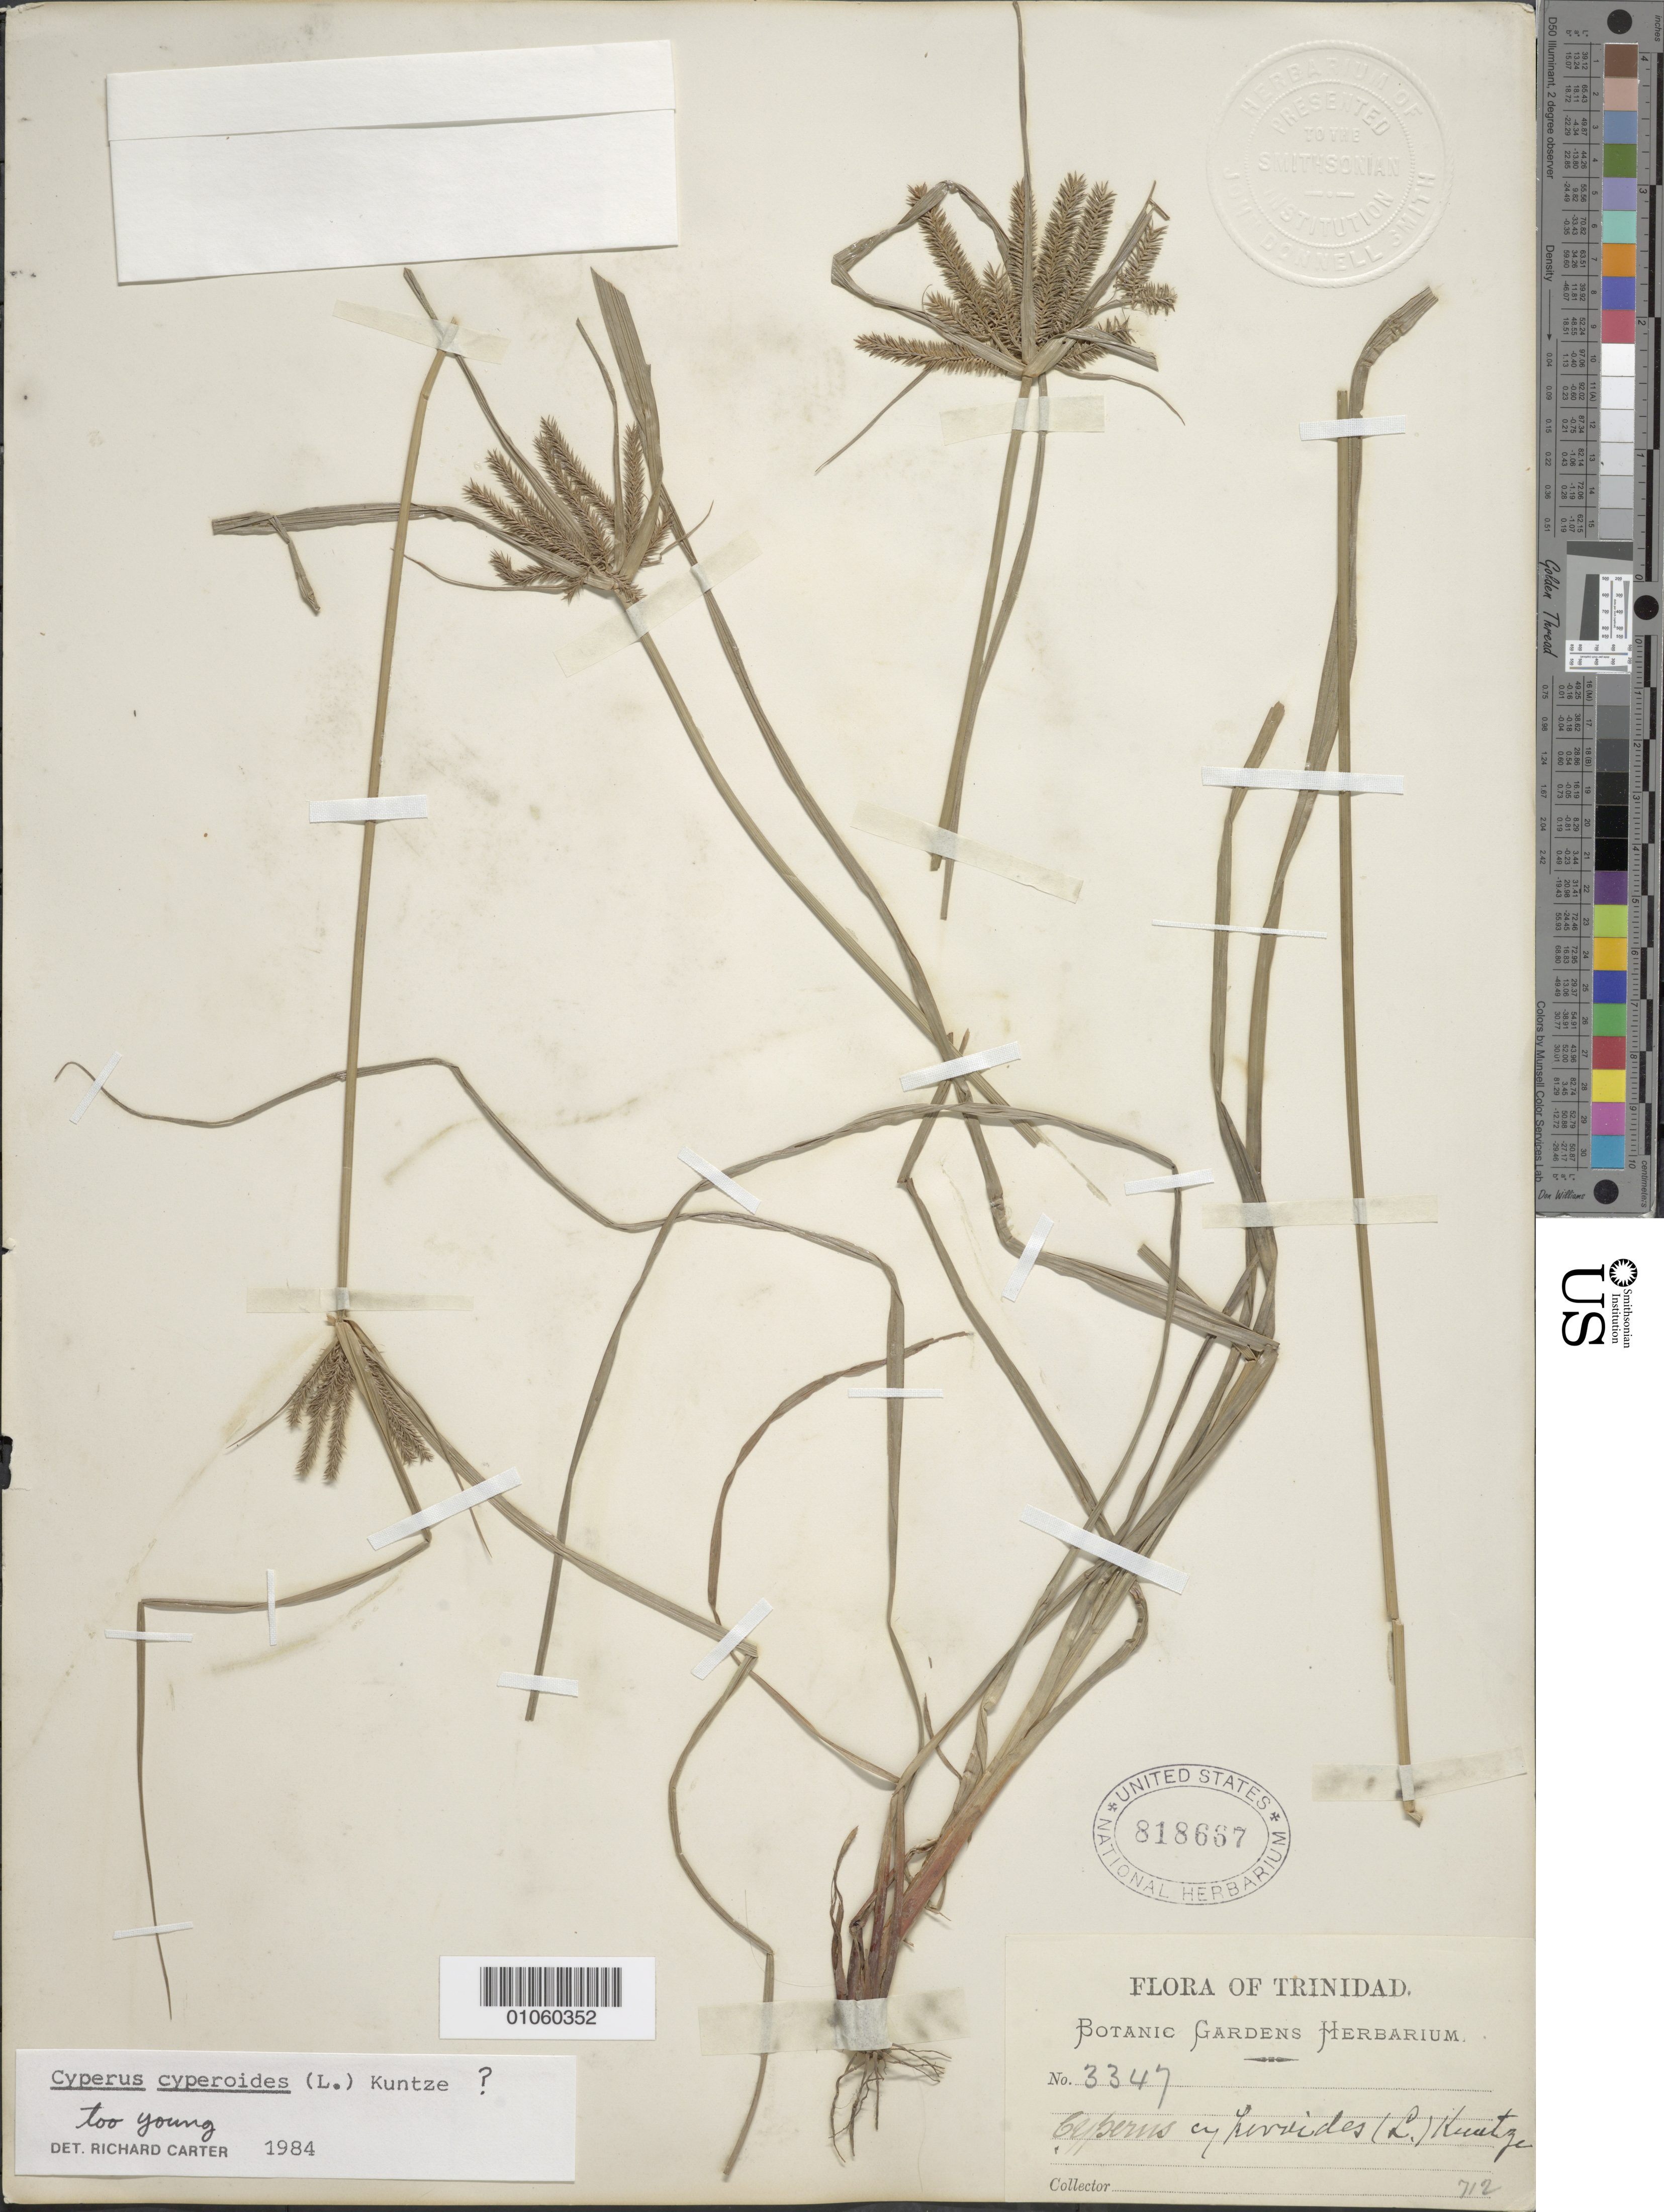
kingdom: Plantae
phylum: Tracheophyta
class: Liliopsida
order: Poales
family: Cyperaceae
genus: Cyperus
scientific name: Cyperus cyperoides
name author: (L.) Kuntze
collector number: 3347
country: Trinidad and Tobago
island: Trinidad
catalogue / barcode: US 818667